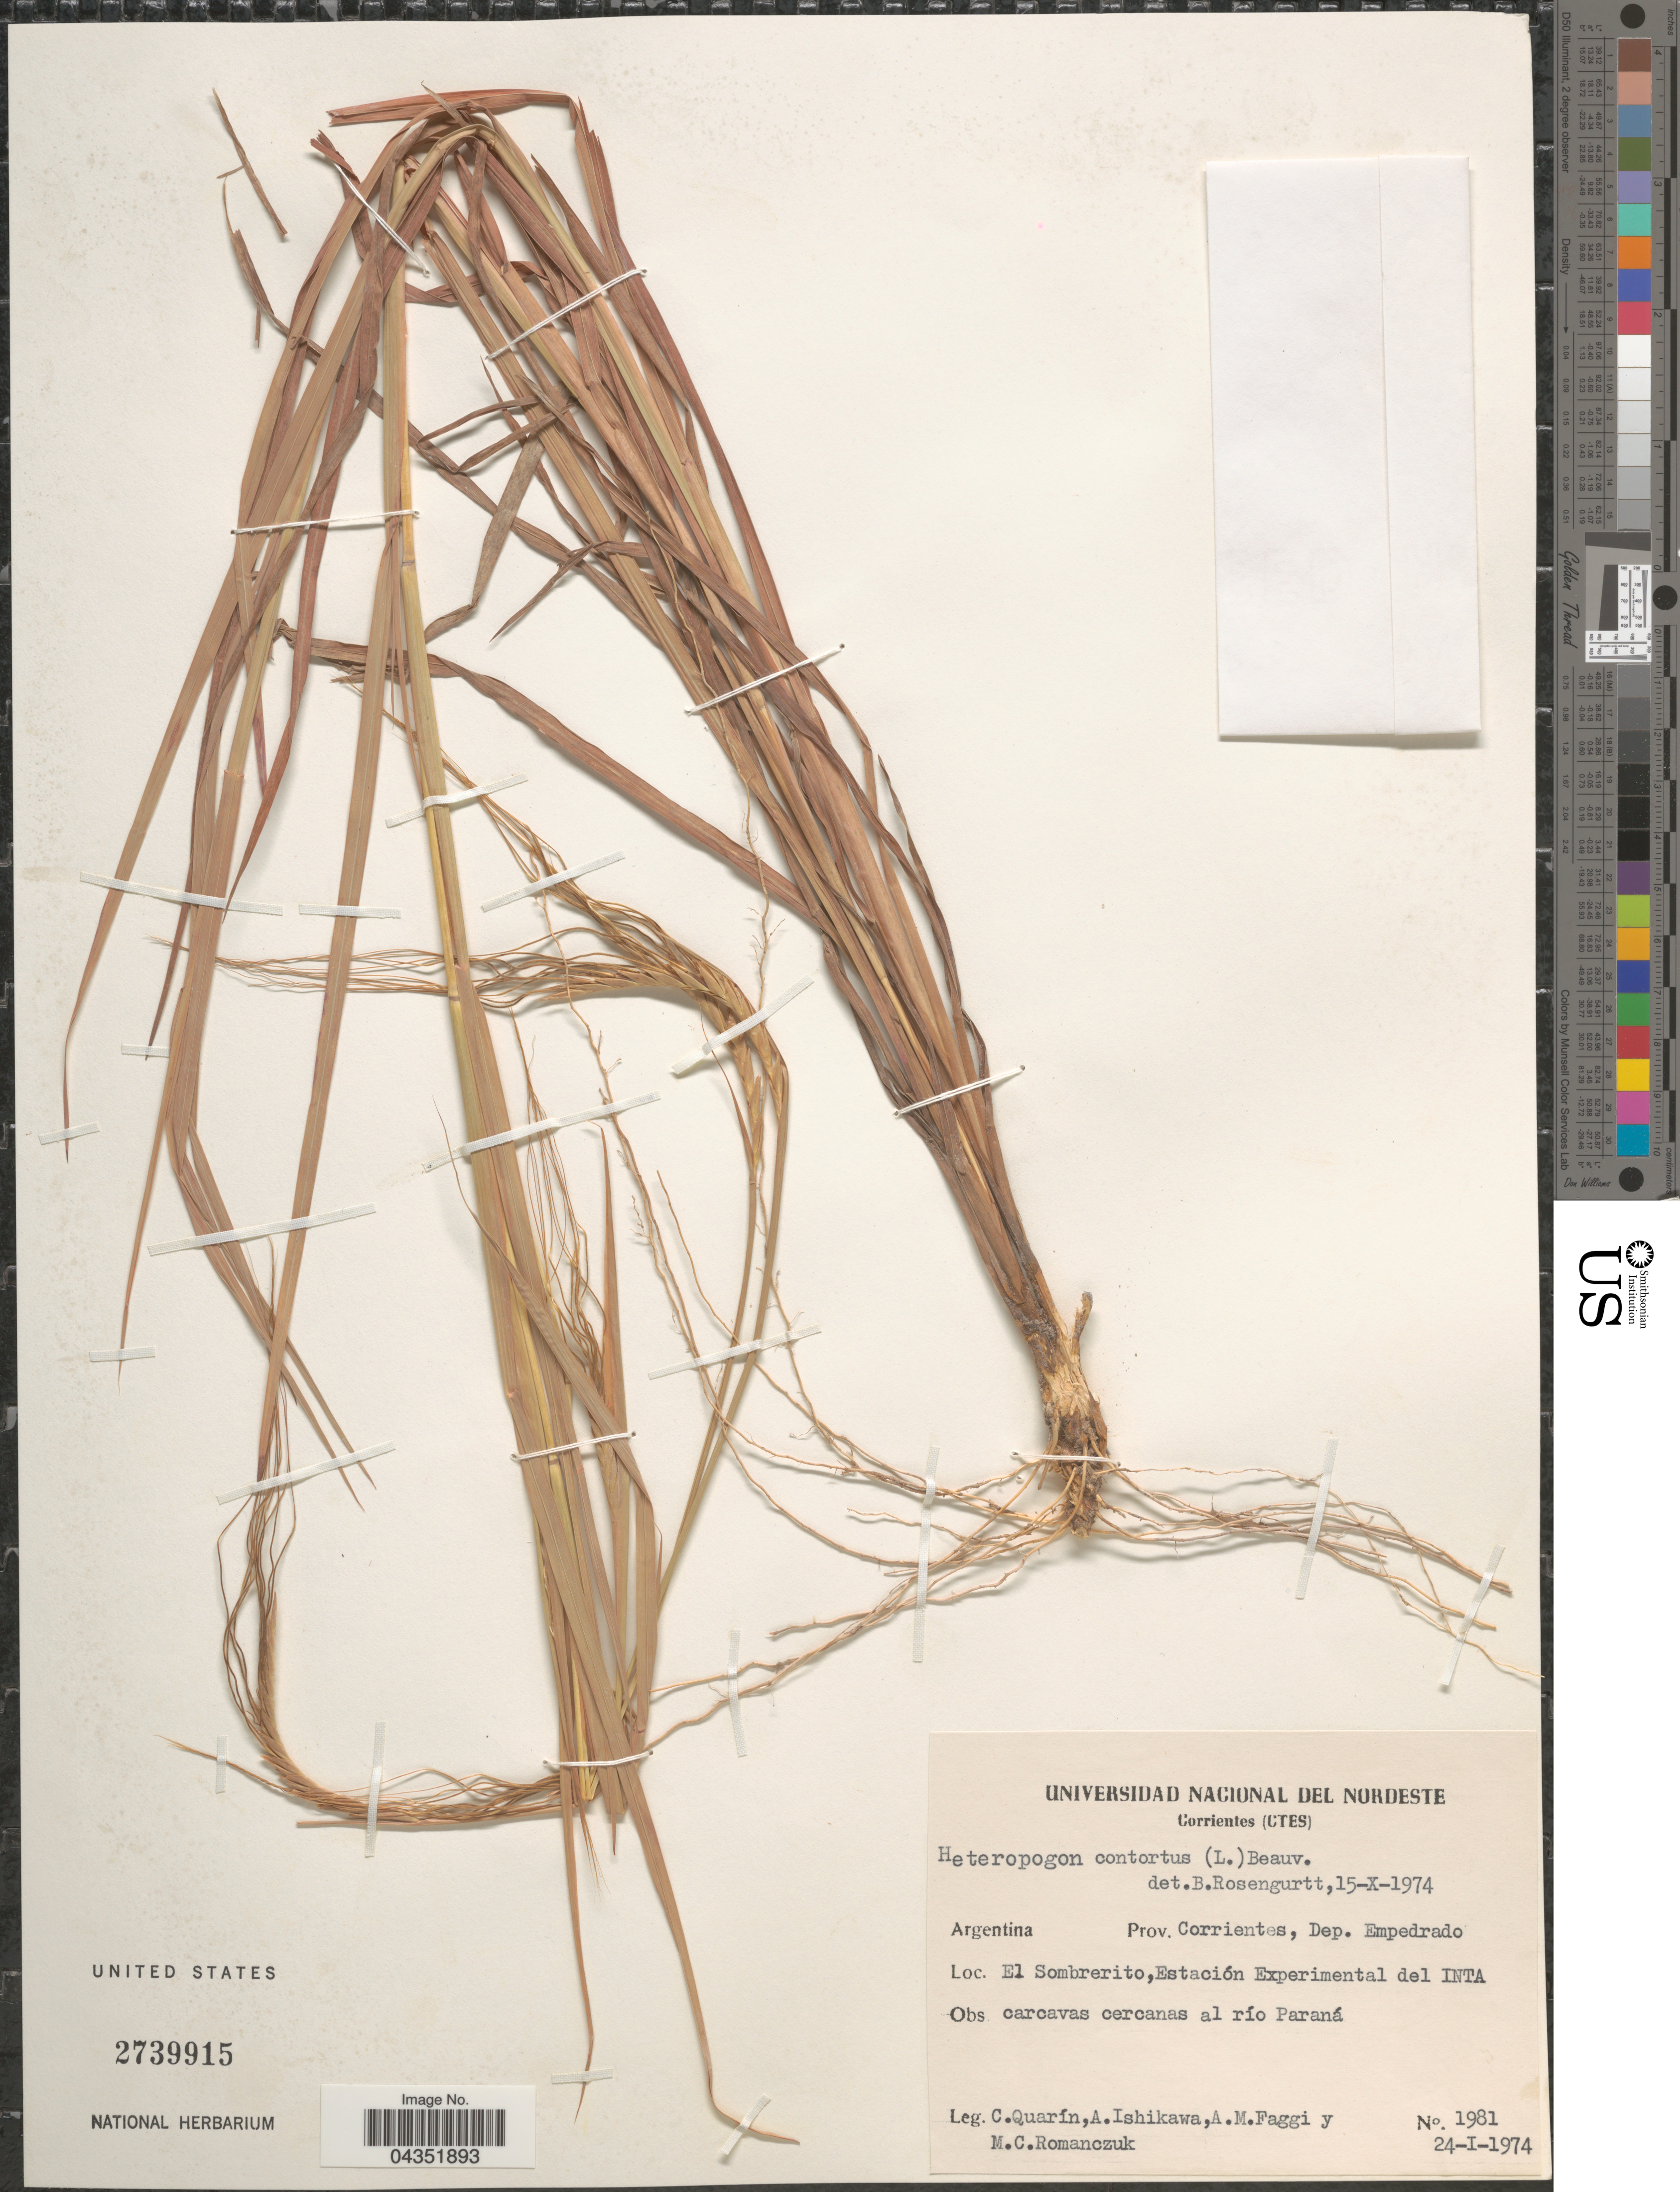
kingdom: Plantae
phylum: Tracheophyta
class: Liliopsida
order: Poales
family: Poaceae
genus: Heteropogon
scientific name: Heteropogon contortus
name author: (L.) P. Beauv. ex Roem. & Schult.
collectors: C. Quarín, A. Ishikawa, A. Faggi & M. C. Romanczuk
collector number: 1981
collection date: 1974-01-24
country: Argentina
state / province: Corrientes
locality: Dep. Empedrado. El Sombrerito,Estación Experimental del INTA. Carcavas cercanas al río Paraná.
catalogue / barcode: US 2739915